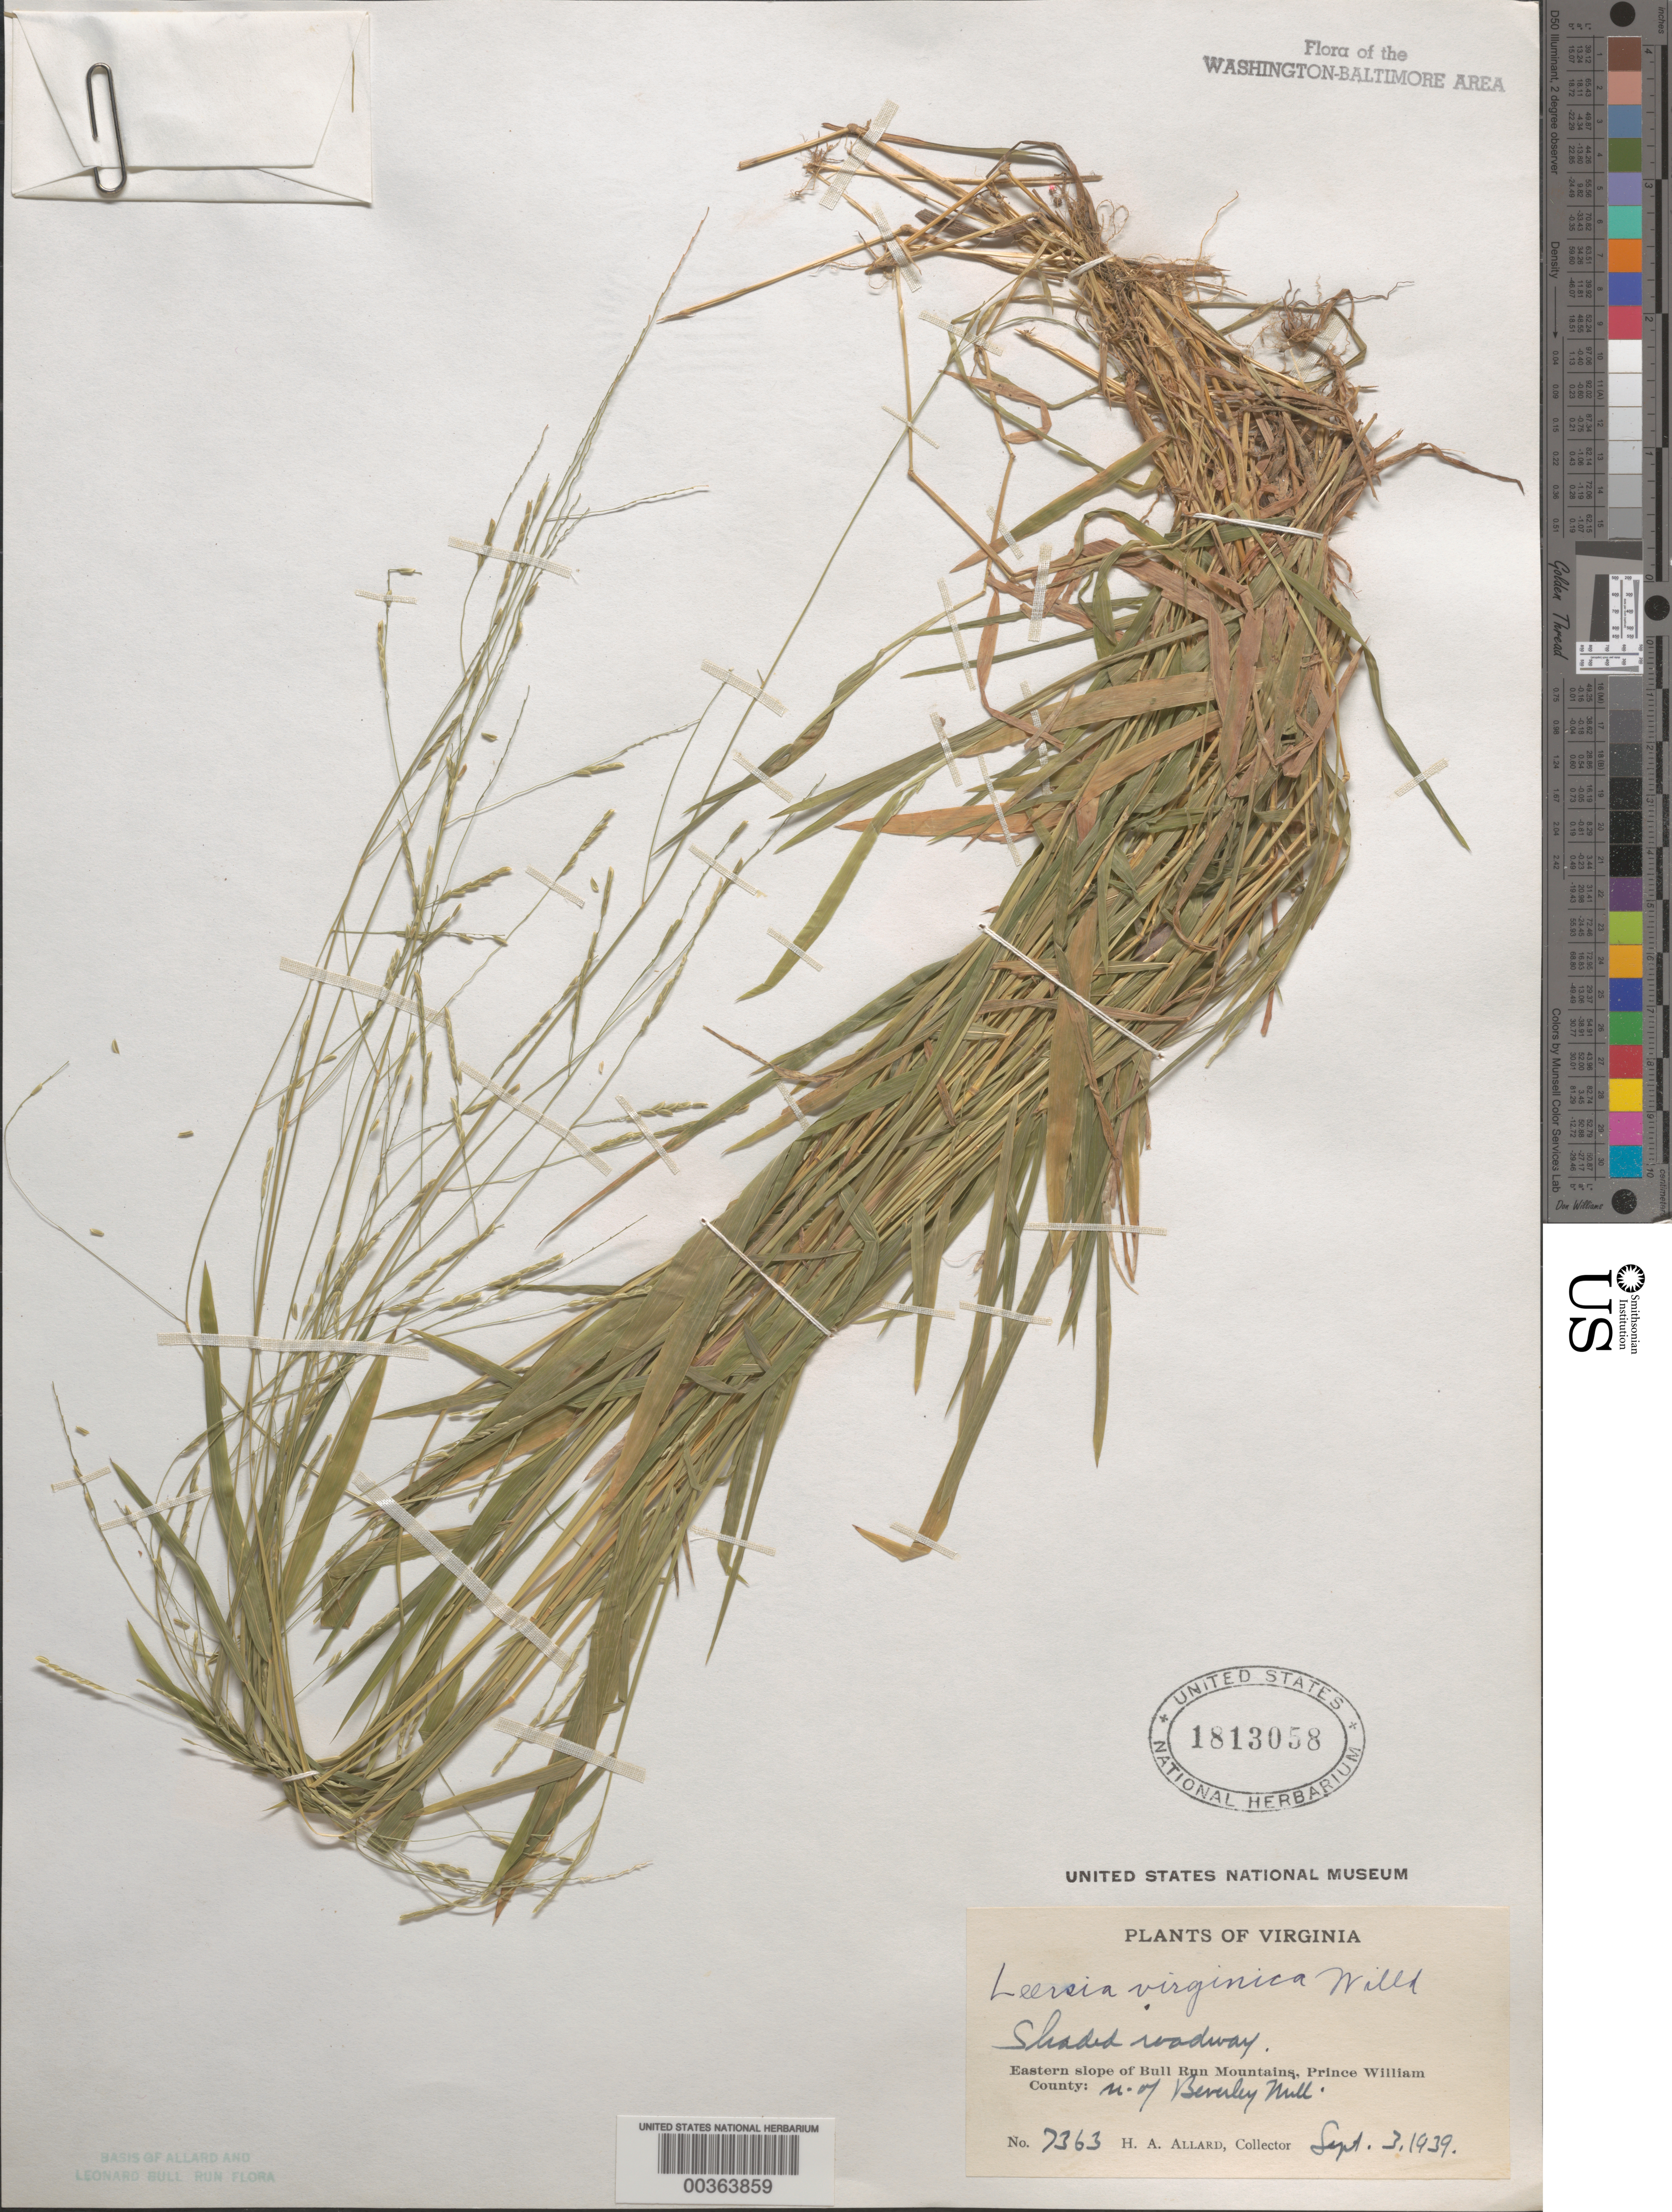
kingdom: Plantae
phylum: Tracheophyta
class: Liliopsida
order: Poales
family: Poaceae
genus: Leersia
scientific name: Leersia virginica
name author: Willd.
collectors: H. A. Allard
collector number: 7363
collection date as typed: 03 Sep 1939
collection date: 1939-09-03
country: United States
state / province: Virginia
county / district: Prince William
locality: North of Beverley Mill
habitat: Shaded roadway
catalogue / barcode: US 1813058